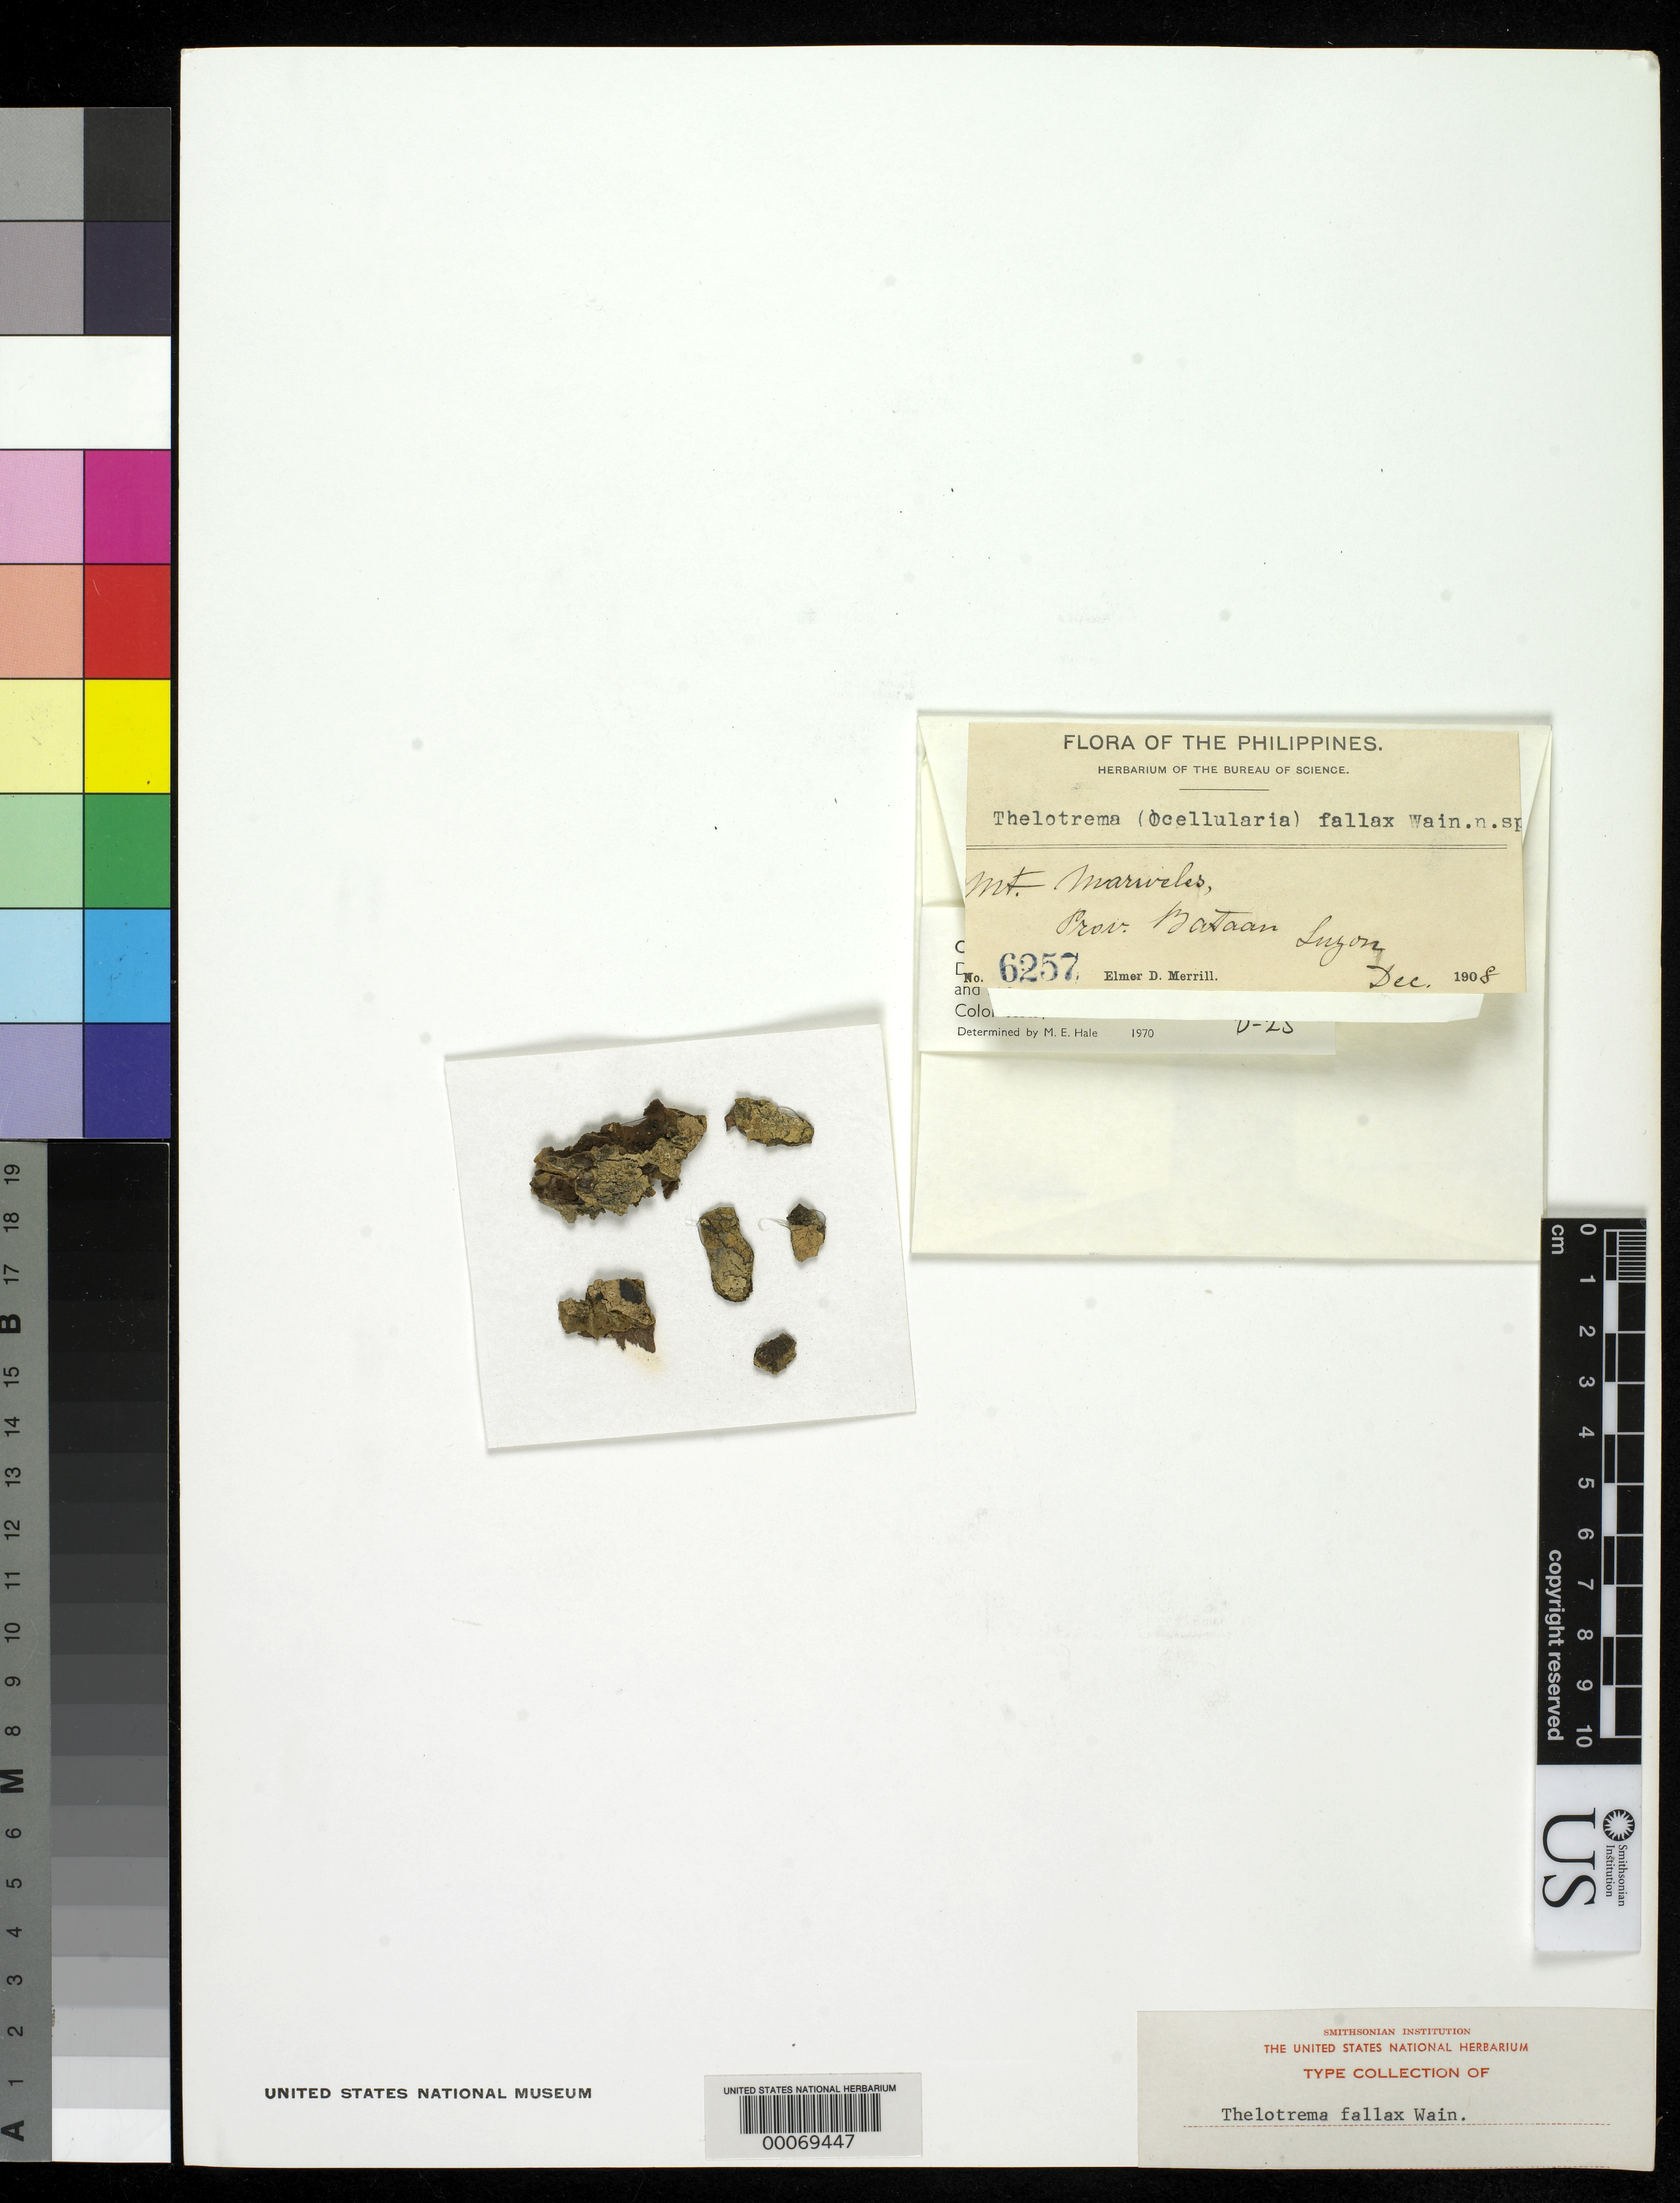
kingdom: Fungi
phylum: Ascomycota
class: Lecanoromycetes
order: Ostropales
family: Graphidaceae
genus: Thelotrema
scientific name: Thelotrema fallax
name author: Vain.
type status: Isotype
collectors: E. D. Merrill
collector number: Bur. Sci. 6257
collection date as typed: Dec 1908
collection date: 1908-12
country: Philippines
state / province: Central Luzon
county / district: Bataan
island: Luzon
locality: Mt. Mariveles.